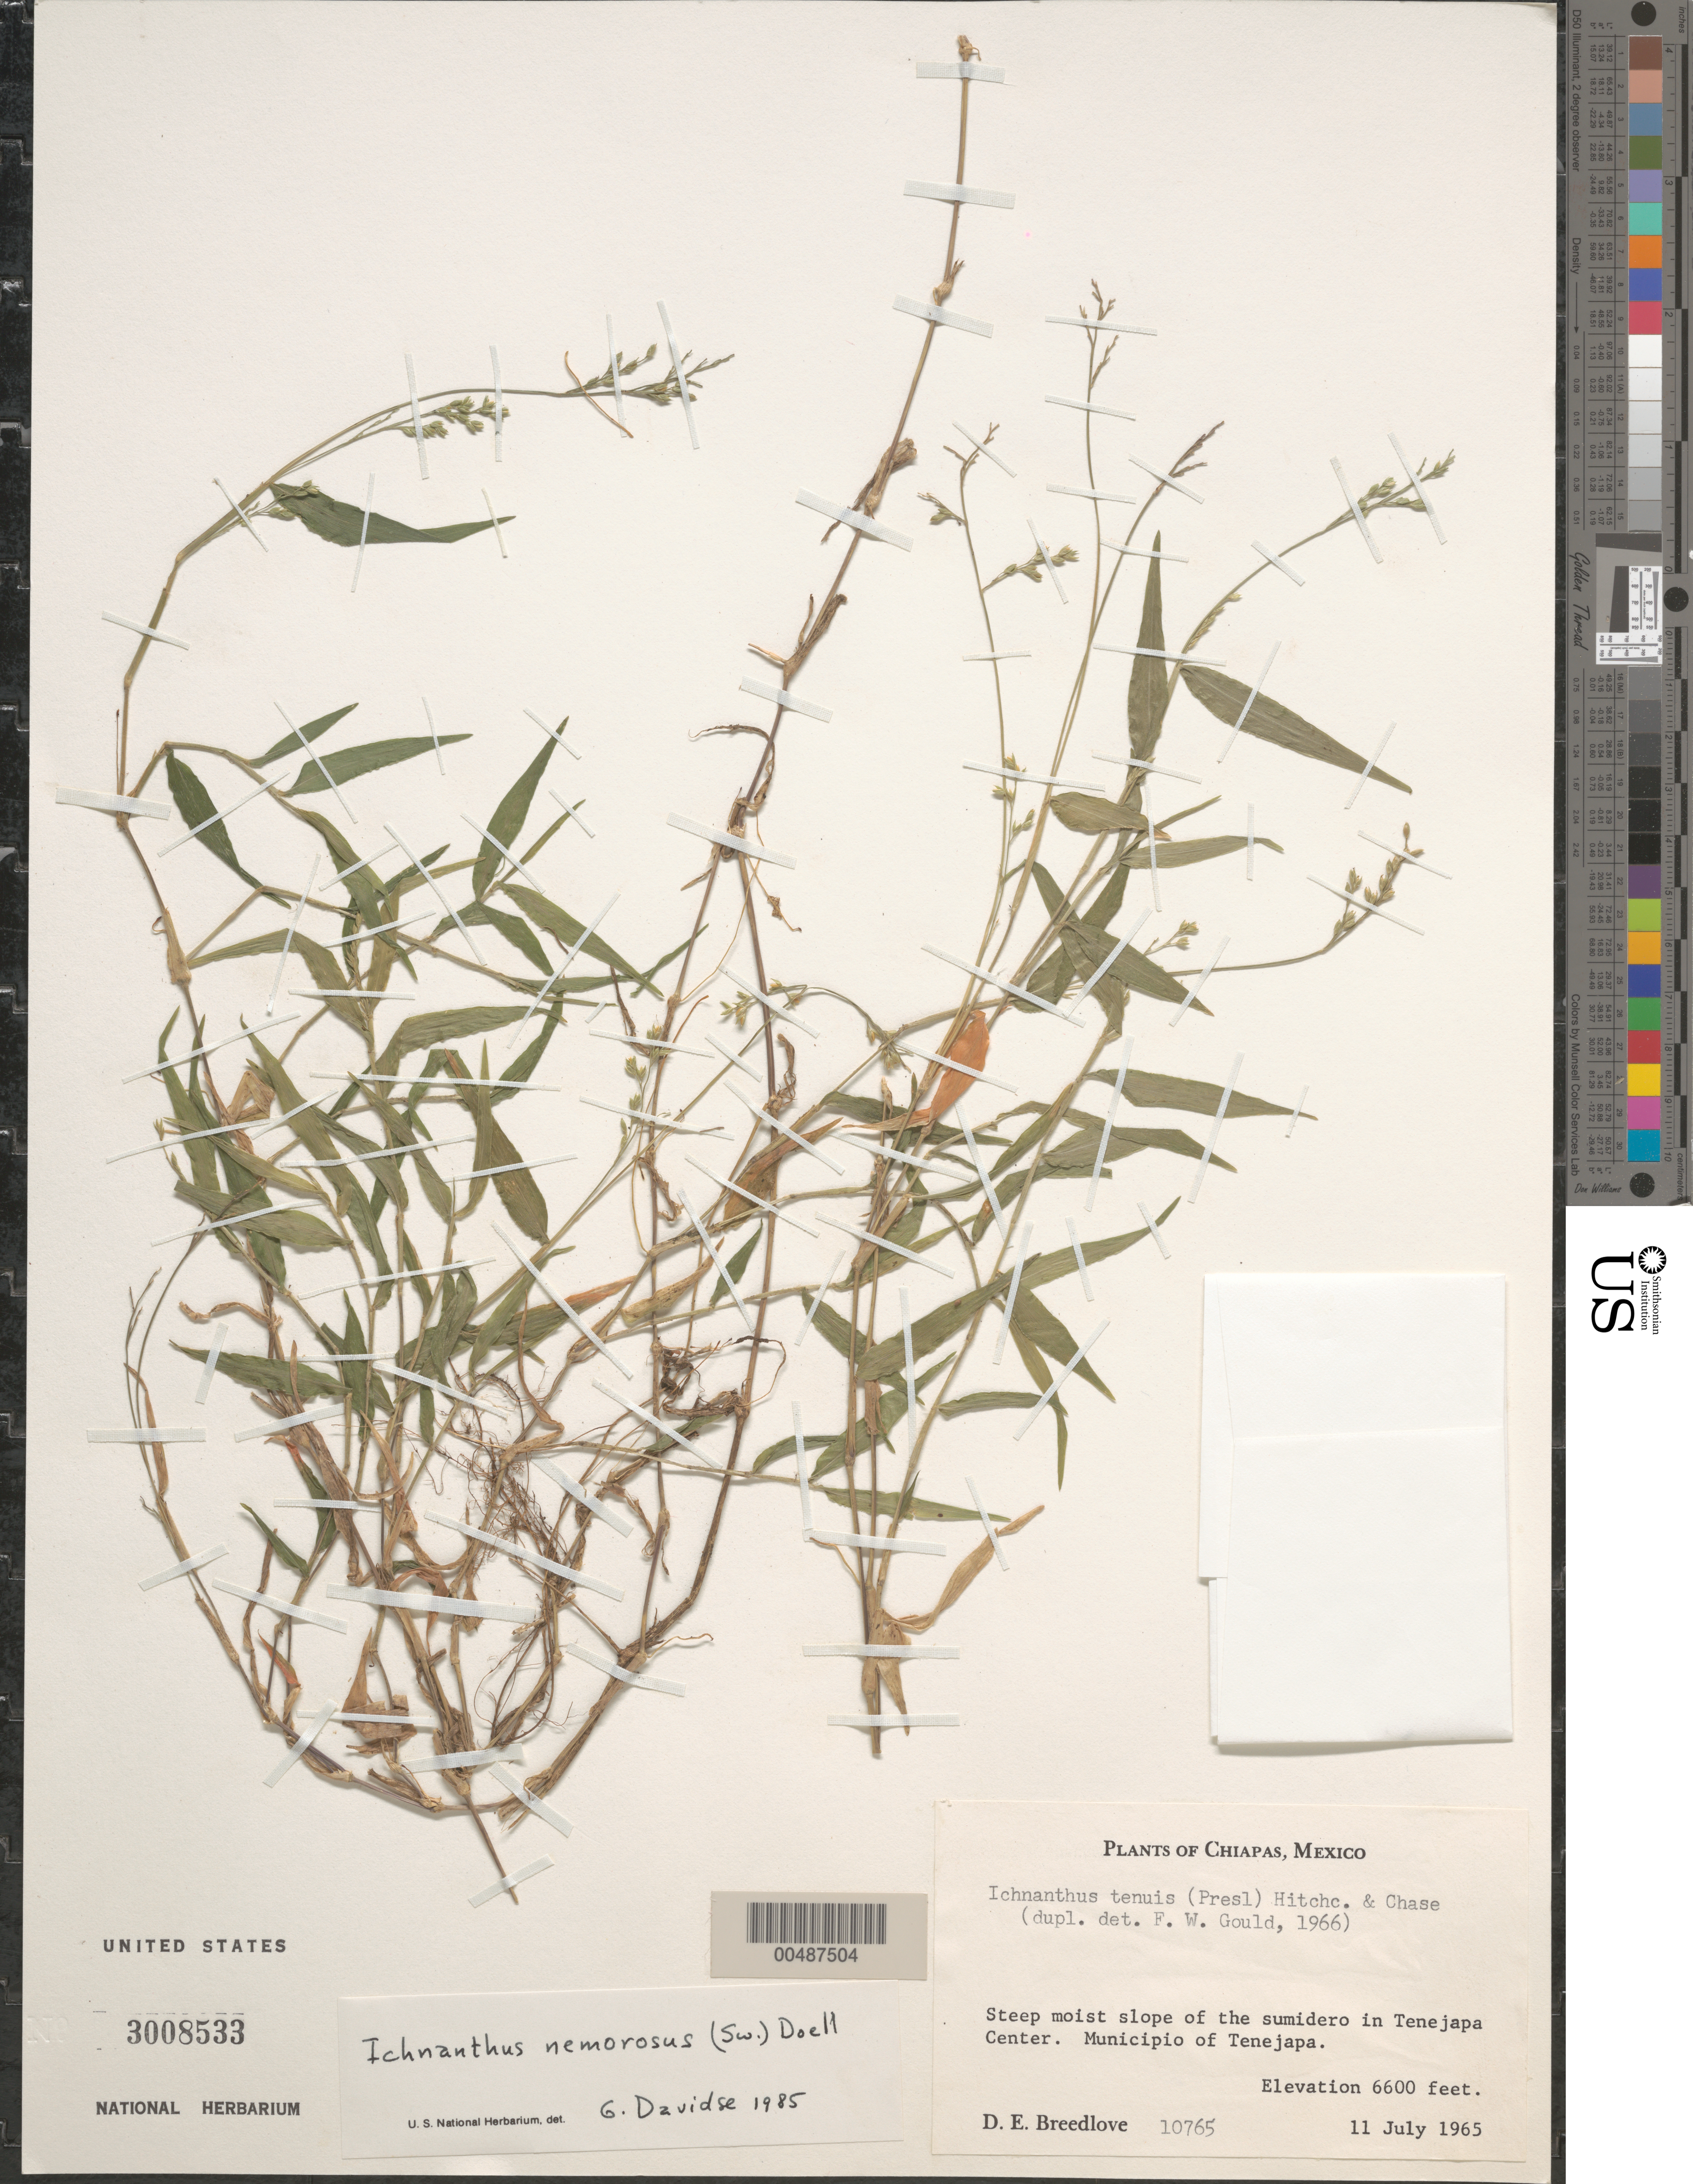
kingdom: Plantae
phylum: Tracheophyta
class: Liliopsida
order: Poales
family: Poaceae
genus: Hildaea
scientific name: Hildaea nemorosa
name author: (Sw.) C. Silva & R.P. Oliveira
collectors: D. E. Breedlove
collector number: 10765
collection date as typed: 11 Jul 1965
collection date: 1965-07-11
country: Mexico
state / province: Chiapas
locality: Slope of the sumidero in Tenejapa Center, Municipio of Tenejapa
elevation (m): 2012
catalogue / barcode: US 3008533